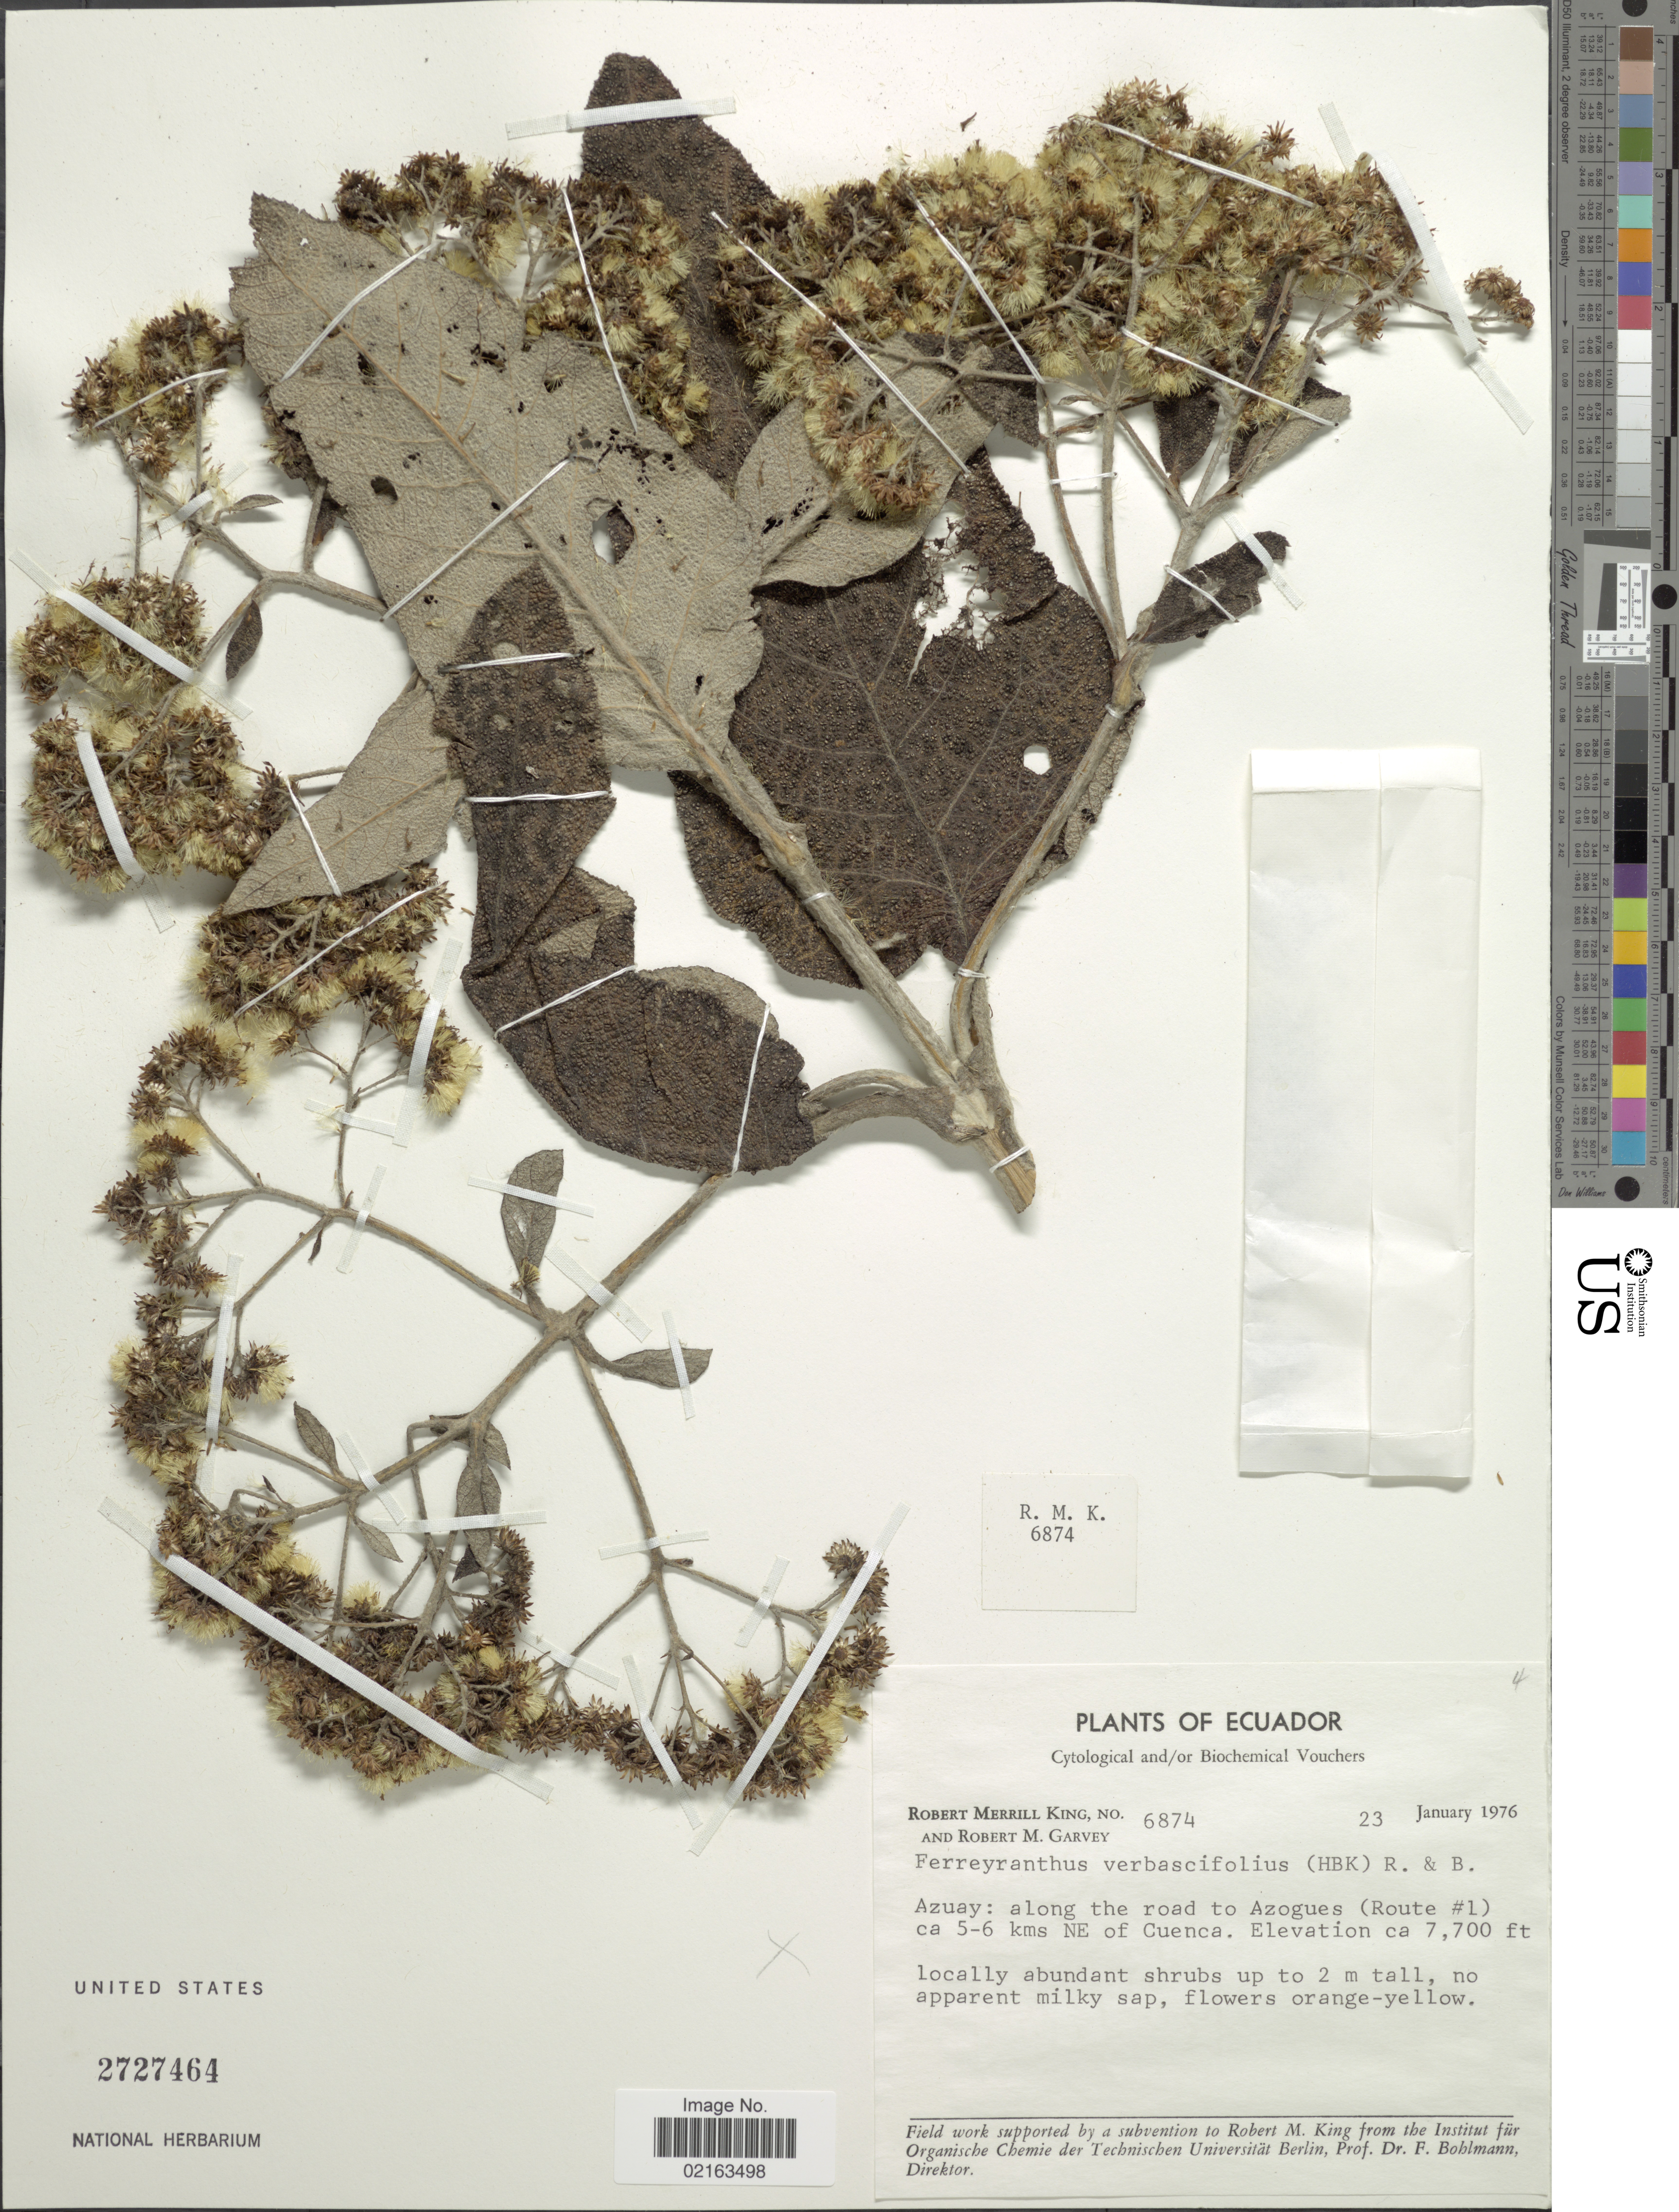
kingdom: Plantae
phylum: Tracheophyta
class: Magnoliopsida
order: Asterales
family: Asteraceae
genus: Ferreyranthus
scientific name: Ferreyranthus verbascifolius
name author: (Kunth) H. Rob. & Brettell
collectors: R. M. King & R. Garvey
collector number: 6874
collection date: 1976-01-23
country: Ecuador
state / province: Azuay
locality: Azuay: along the road to Azogues (Route #1) ca 5-6 kms NE of Cuenca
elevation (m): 2347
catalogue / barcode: US 2727464